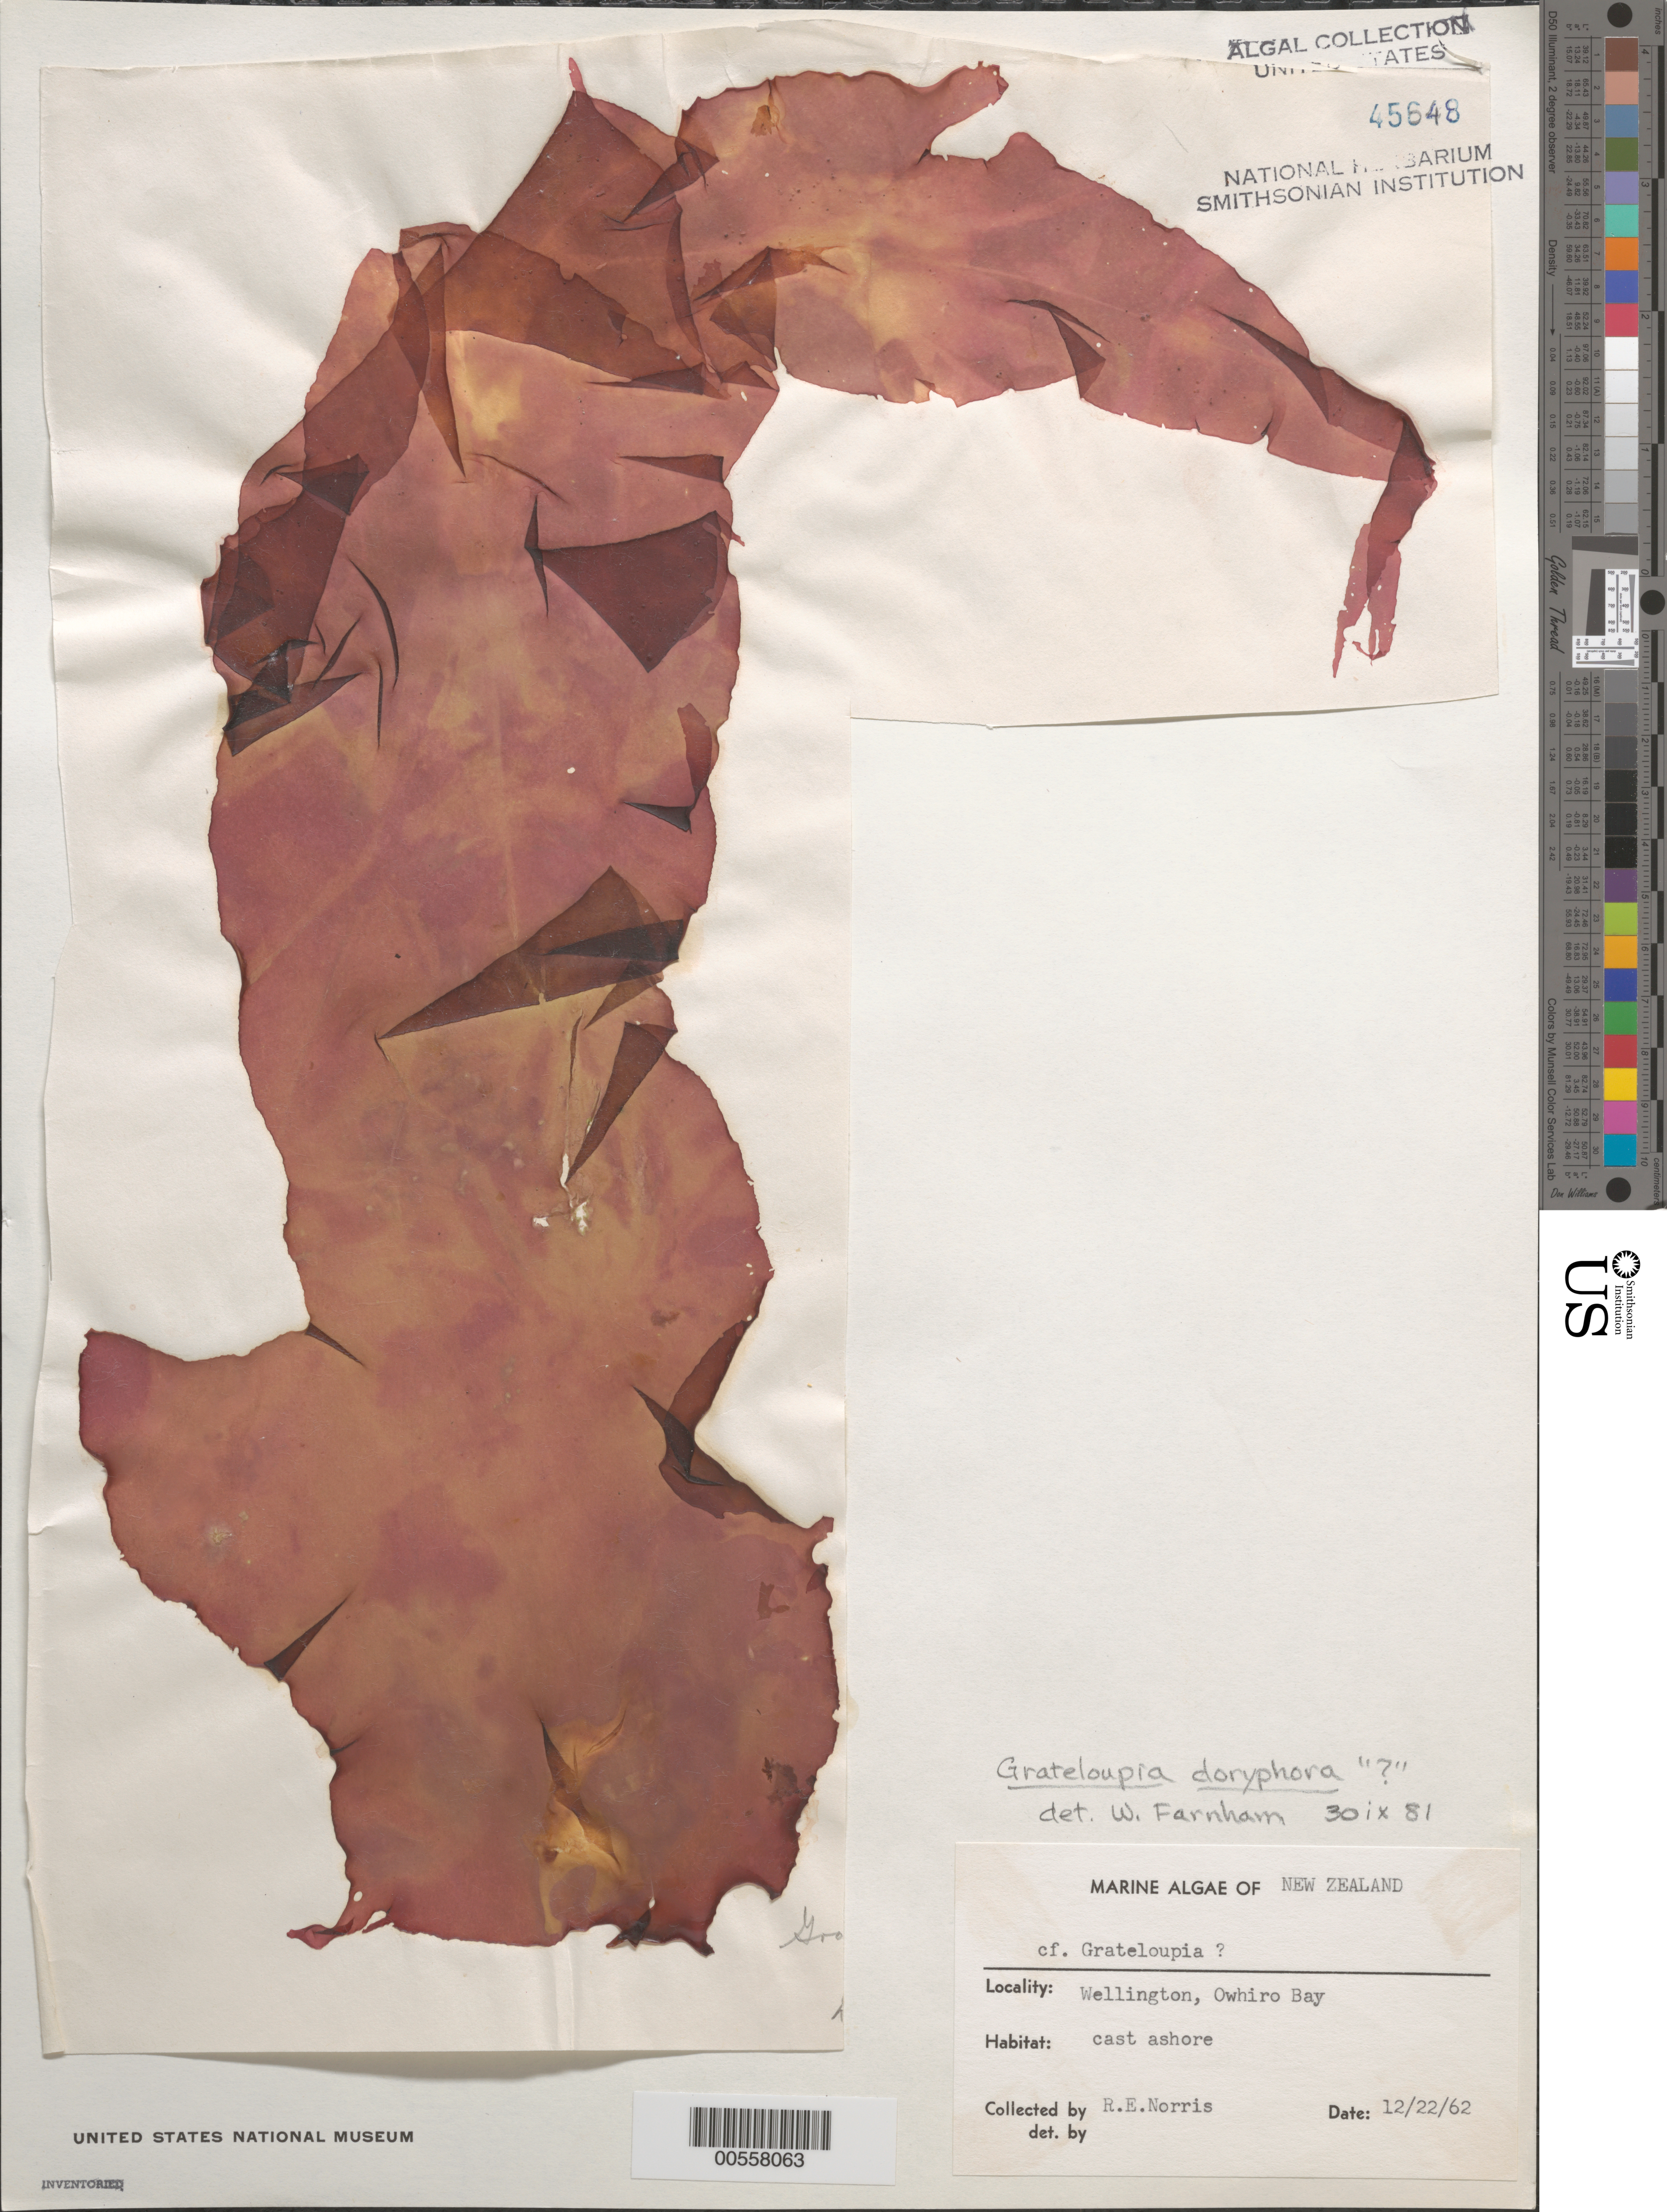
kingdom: Plantae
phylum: Rhodophyta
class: Florideophyceae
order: Halymeniales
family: Halymeniaceae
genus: Grateloupia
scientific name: Grateloupia doryphora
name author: (Mont.) Howe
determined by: Farnham, W. F.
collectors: R. E. Norris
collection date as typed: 22 Dec 1962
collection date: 1962-12-22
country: New Zealand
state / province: Wellington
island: North Island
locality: Owhiro Bay, Wellington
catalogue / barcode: US 45648